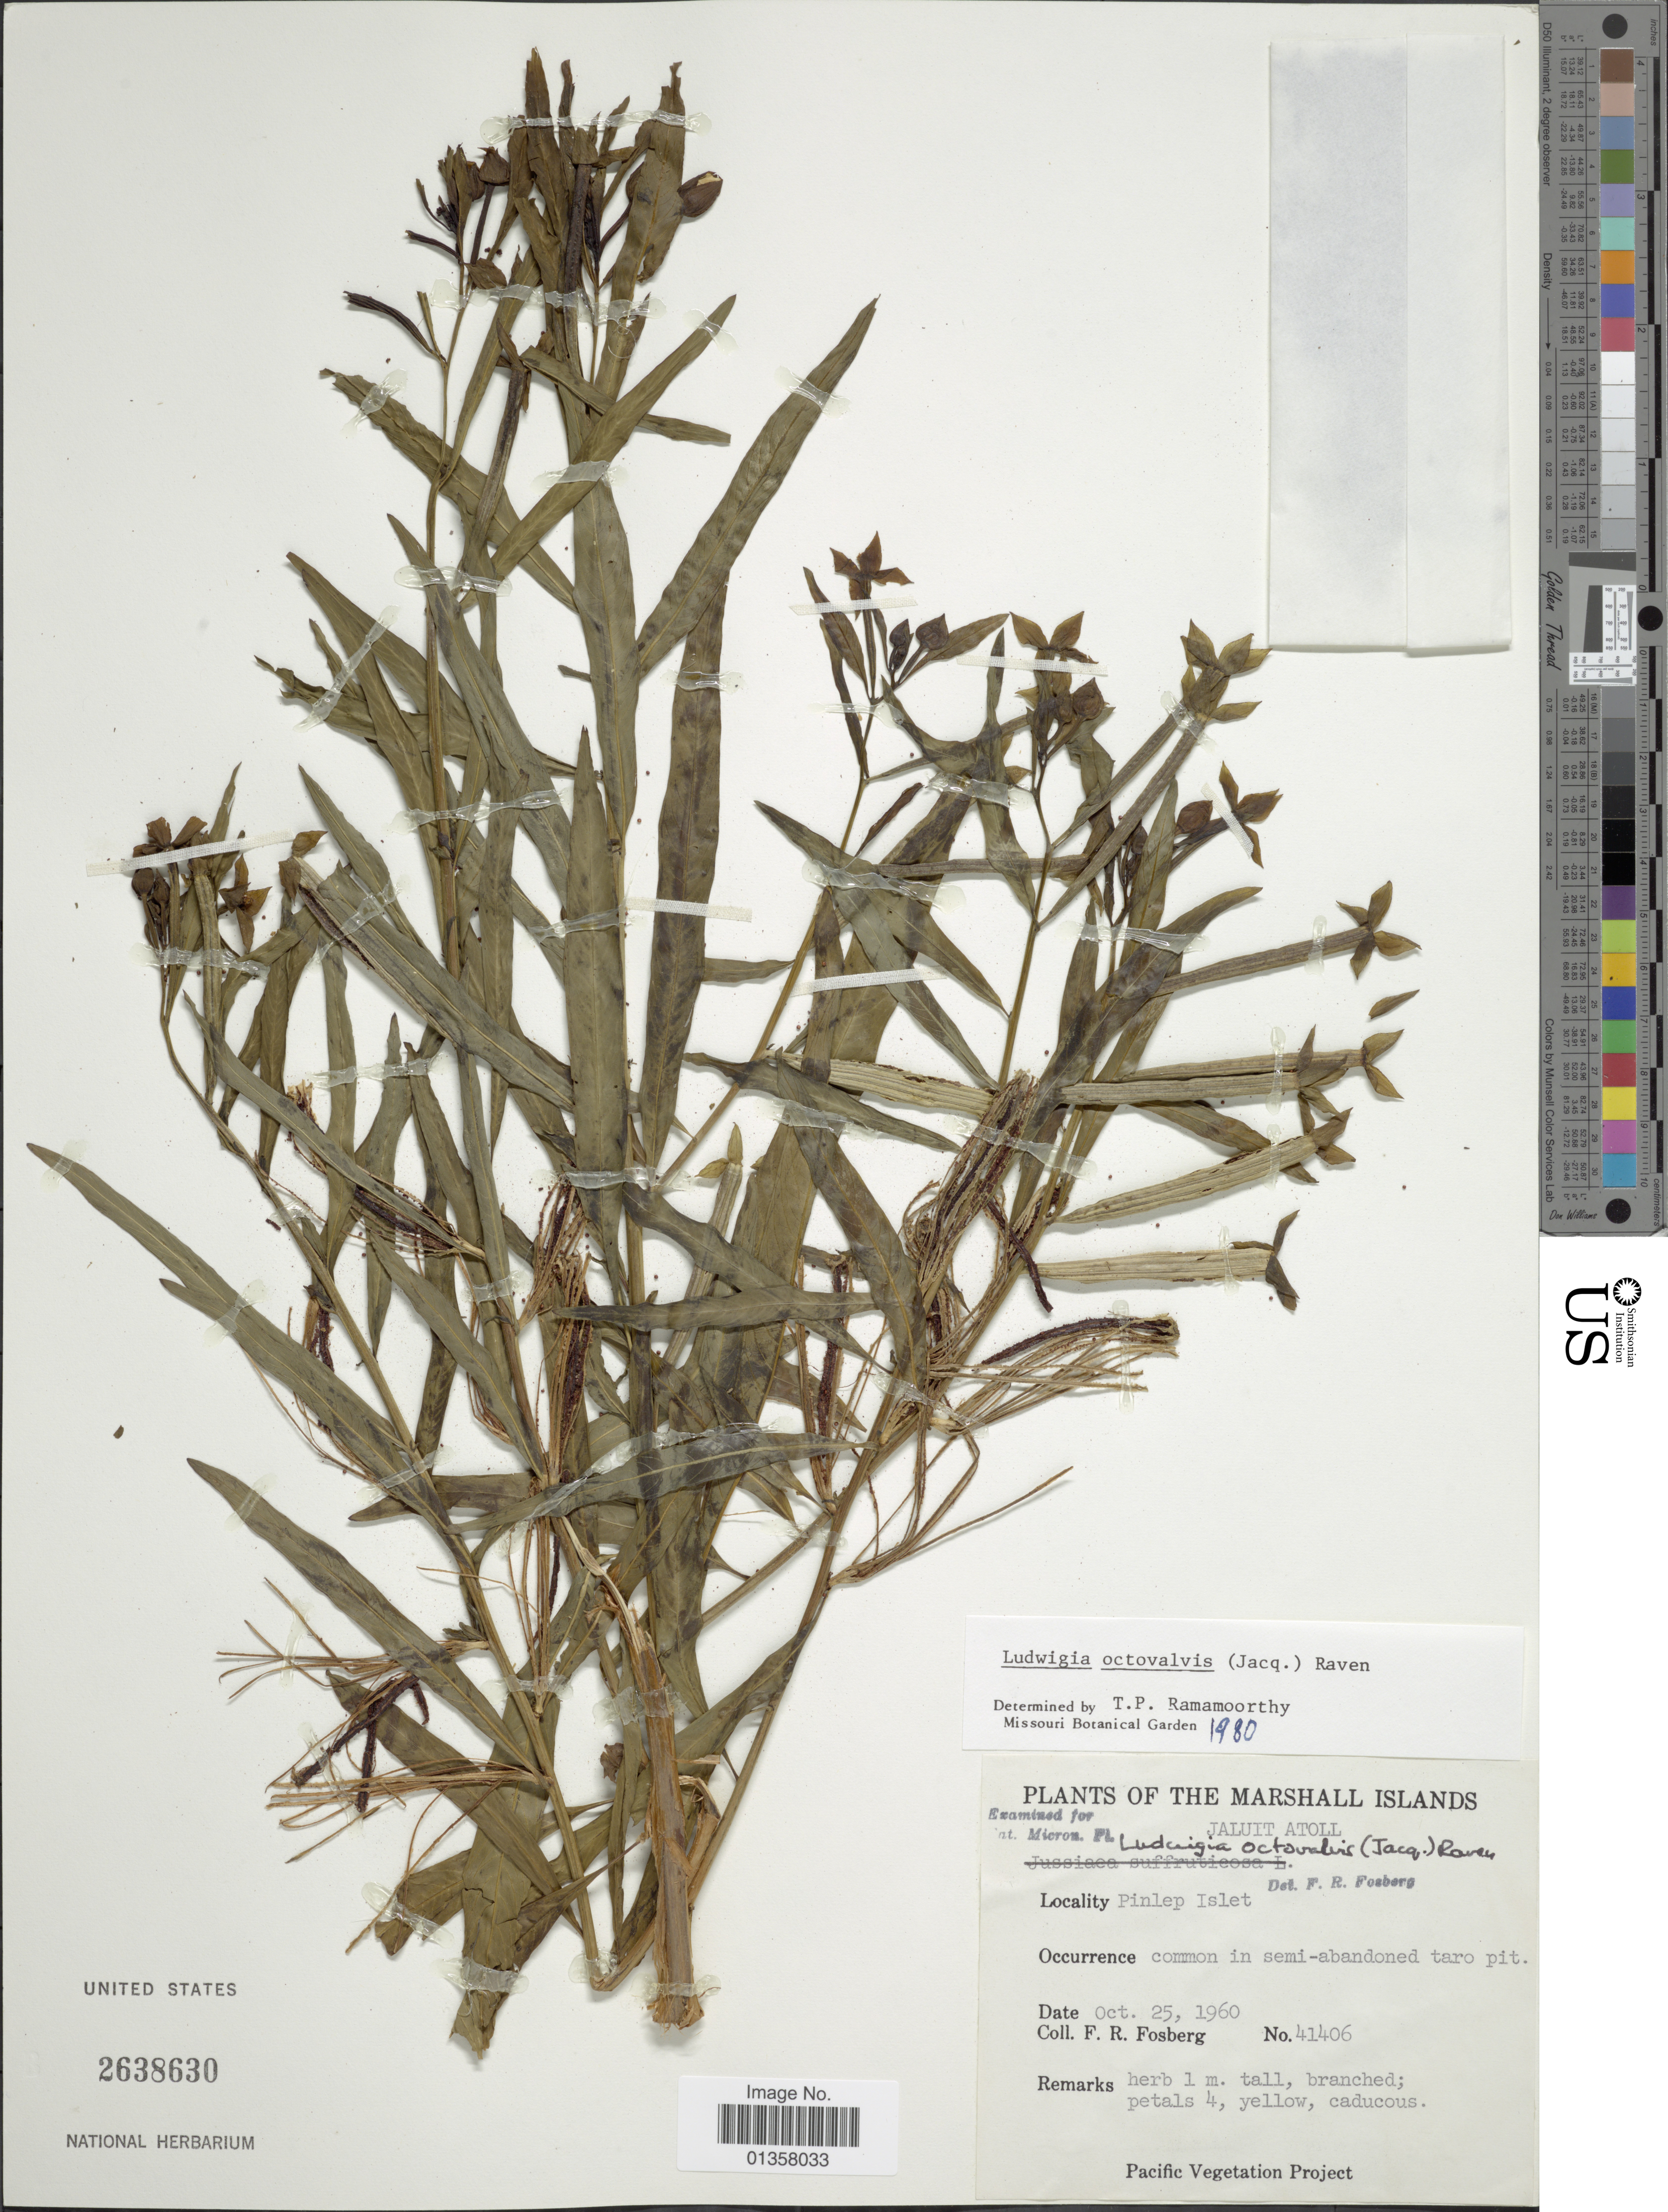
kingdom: Plantae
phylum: Tracheophyta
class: Magnoliopsida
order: Myrtales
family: Onagraceae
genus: Ludwigia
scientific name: Ludwigia octovalvis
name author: (Jacq.) P.H. Raven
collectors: F. R. Fosberg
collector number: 41406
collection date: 1960-10-25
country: Marshall Islands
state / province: Jaluit Atoll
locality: Jaluit Atoll, Pinlep Islet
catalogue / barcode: US 2638630